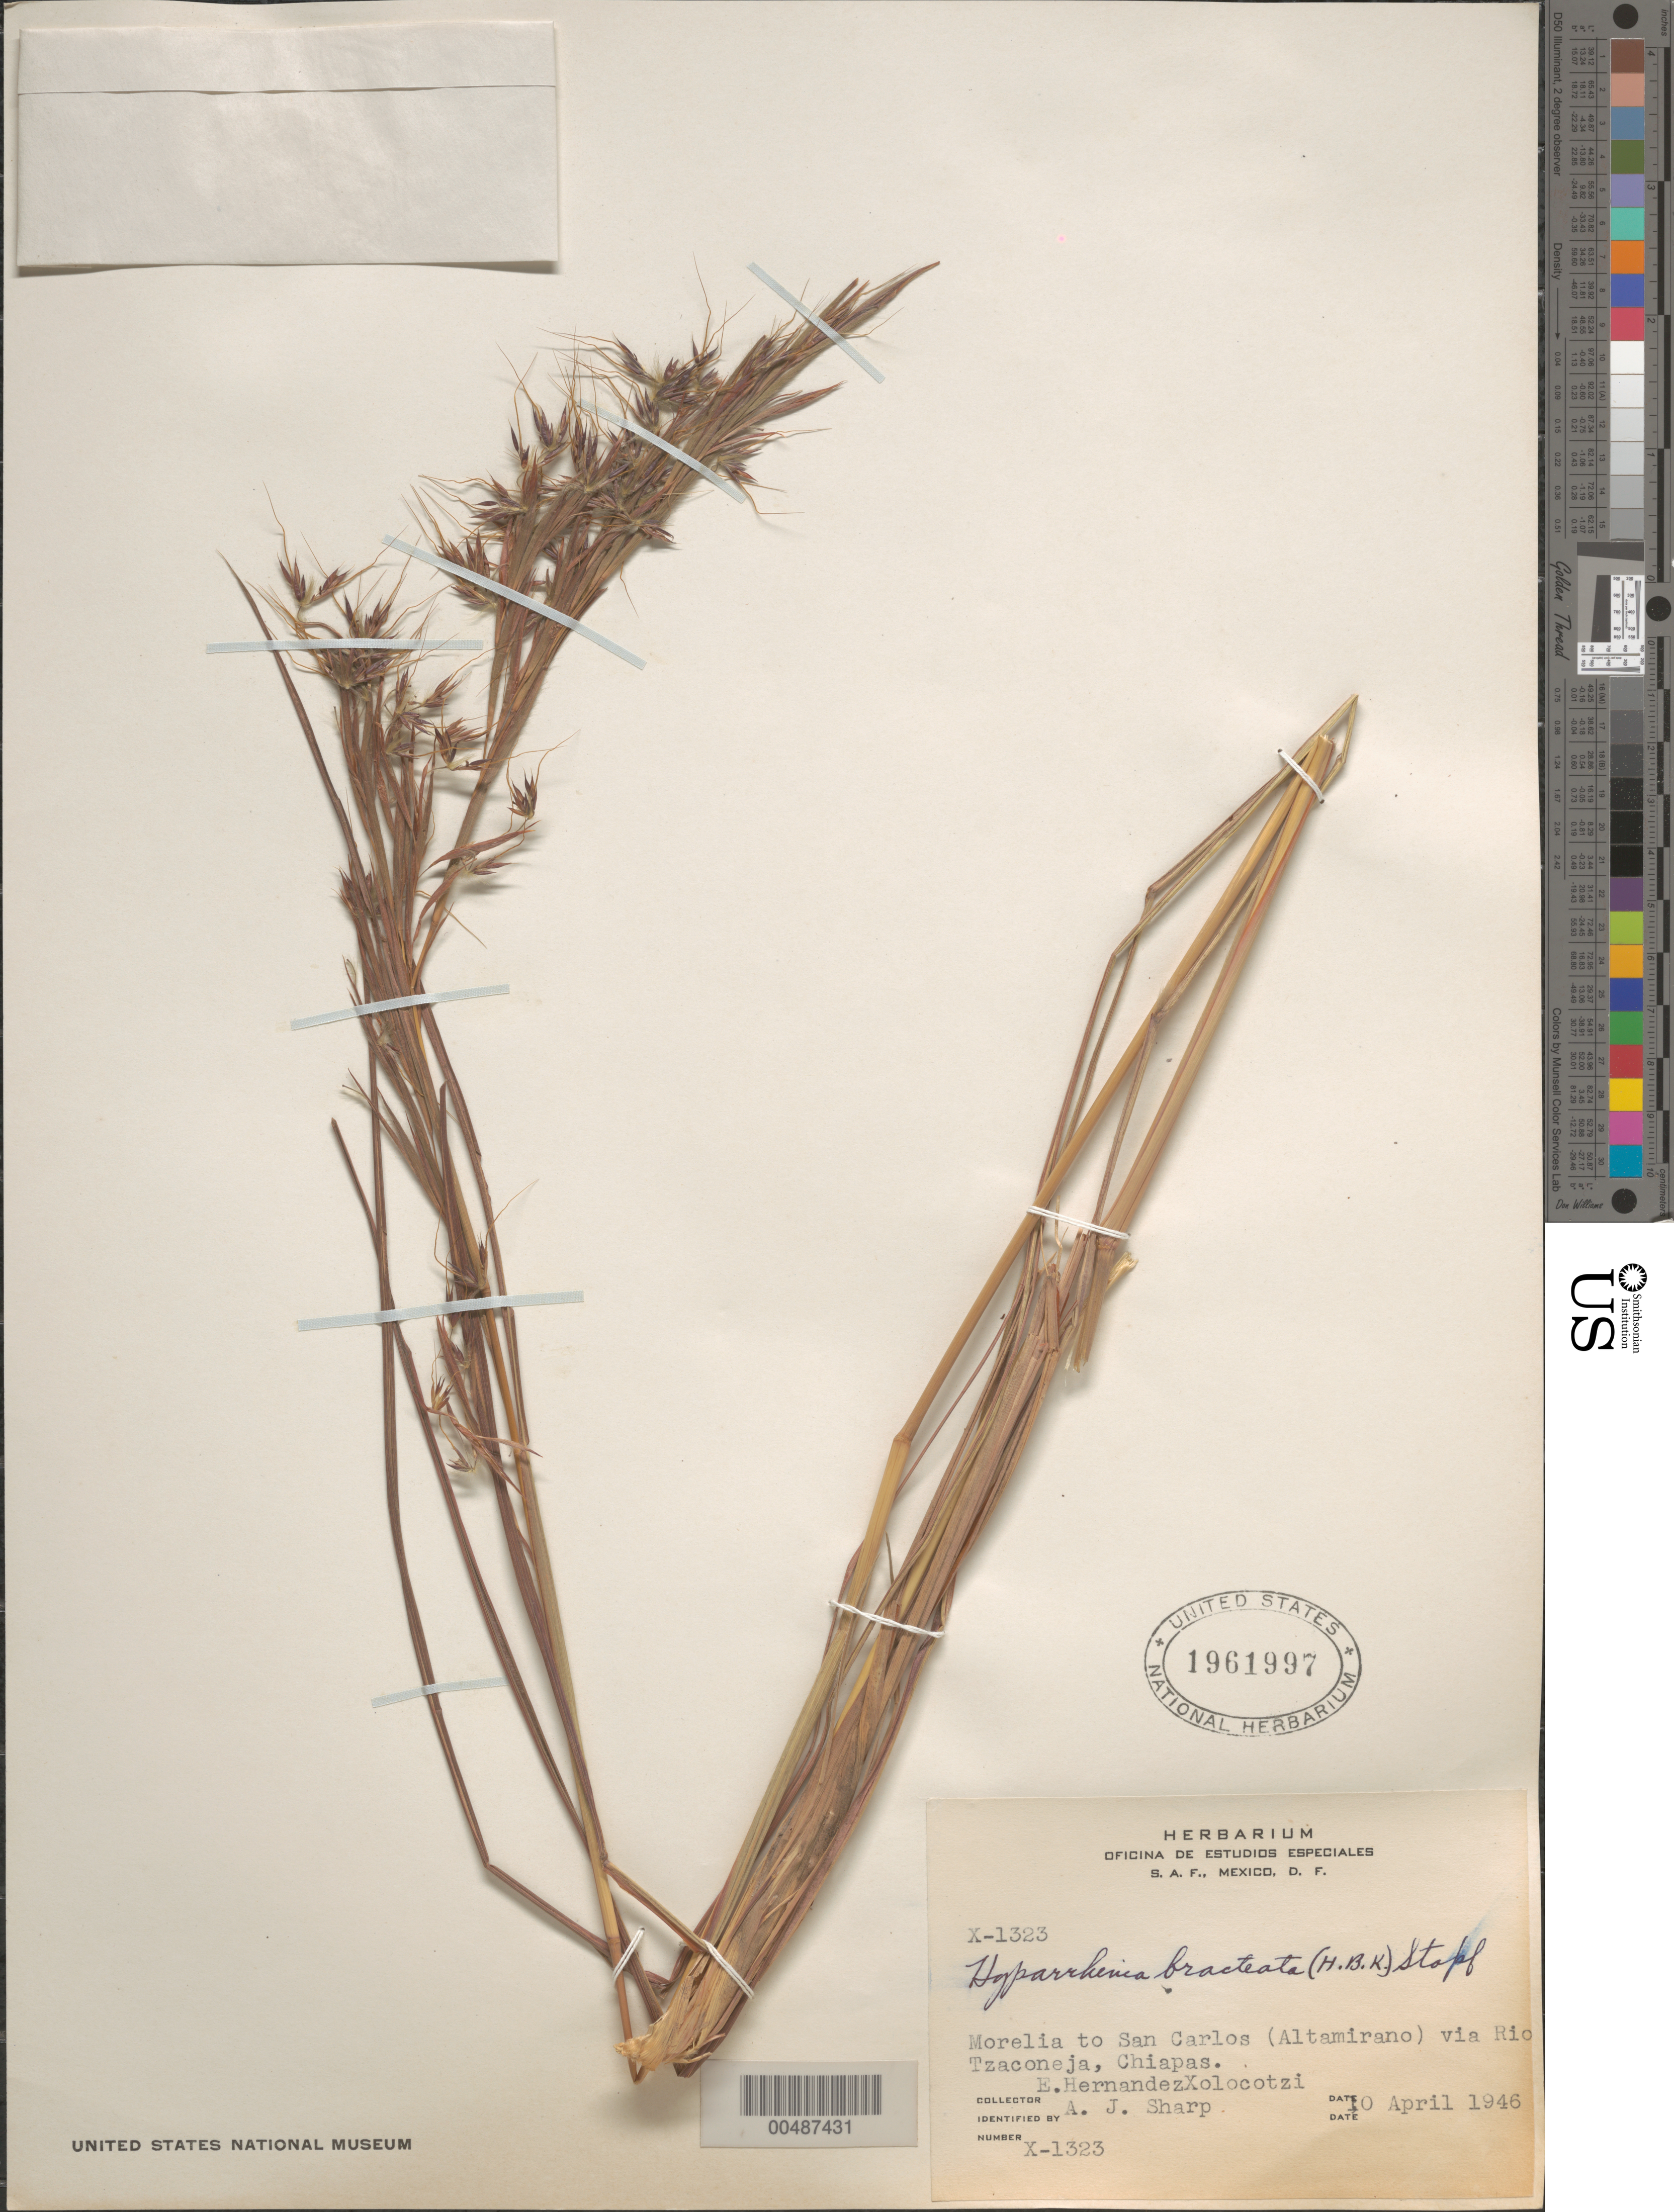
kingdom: Plantae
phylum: Tracheophyta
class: Liliopsida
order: Poales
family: Poaceae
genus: Hyparrhenia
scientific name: Hyparrhenia bracteata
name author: (Humb. & Bonpl.) Stapf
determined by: Sharp, A. J.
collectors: E. I. Hernández-X.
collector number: X-1323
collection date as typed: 10 Apr 1946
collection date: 1946-04-10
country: Mexico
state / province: Chiapas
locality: Morelia to San Carlos (Altamirano) via Rio Tzaconeja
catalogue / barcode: US 1961997